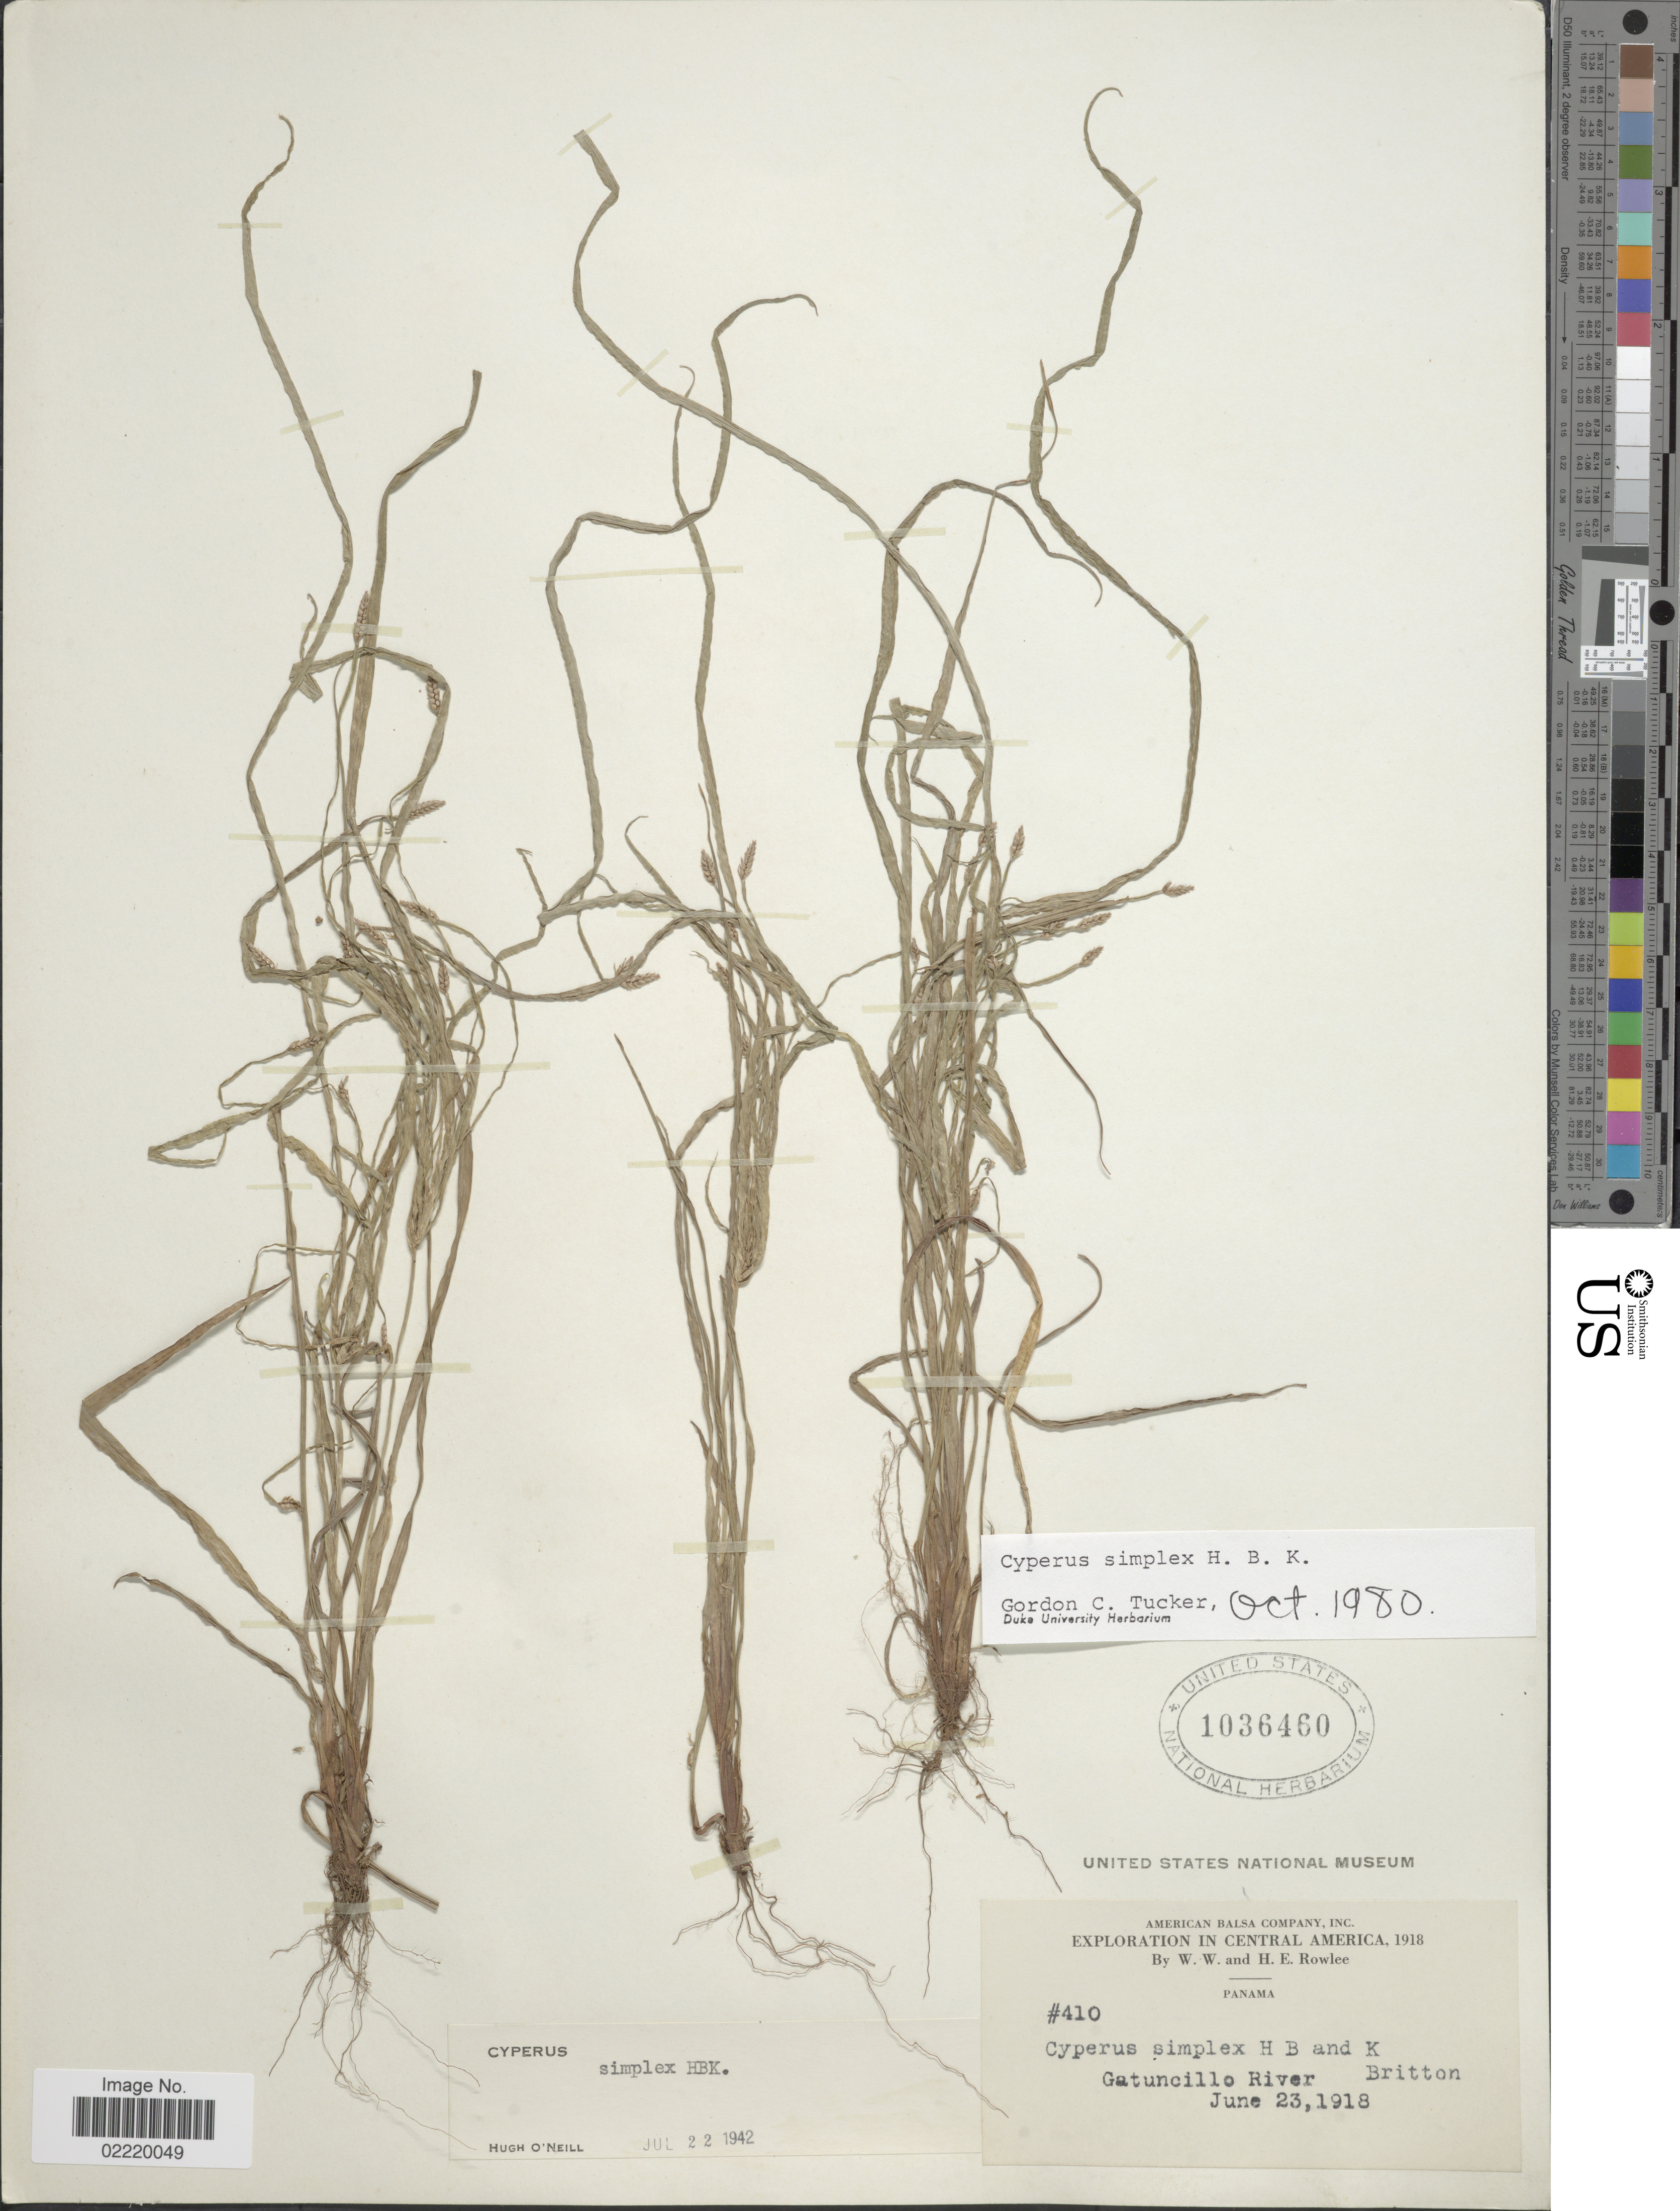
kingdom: Plantae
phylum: Tracheophyta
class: Liliopsida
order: Poales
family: Cyperaceae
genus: Cyperus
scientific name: Cyperus simplex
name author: Kunth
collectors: W. W. Rowlee & H. E. Rowlee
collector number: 410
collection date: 1918-06-23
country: Panama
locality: Gatuncillo River.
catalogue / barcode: US 1036460